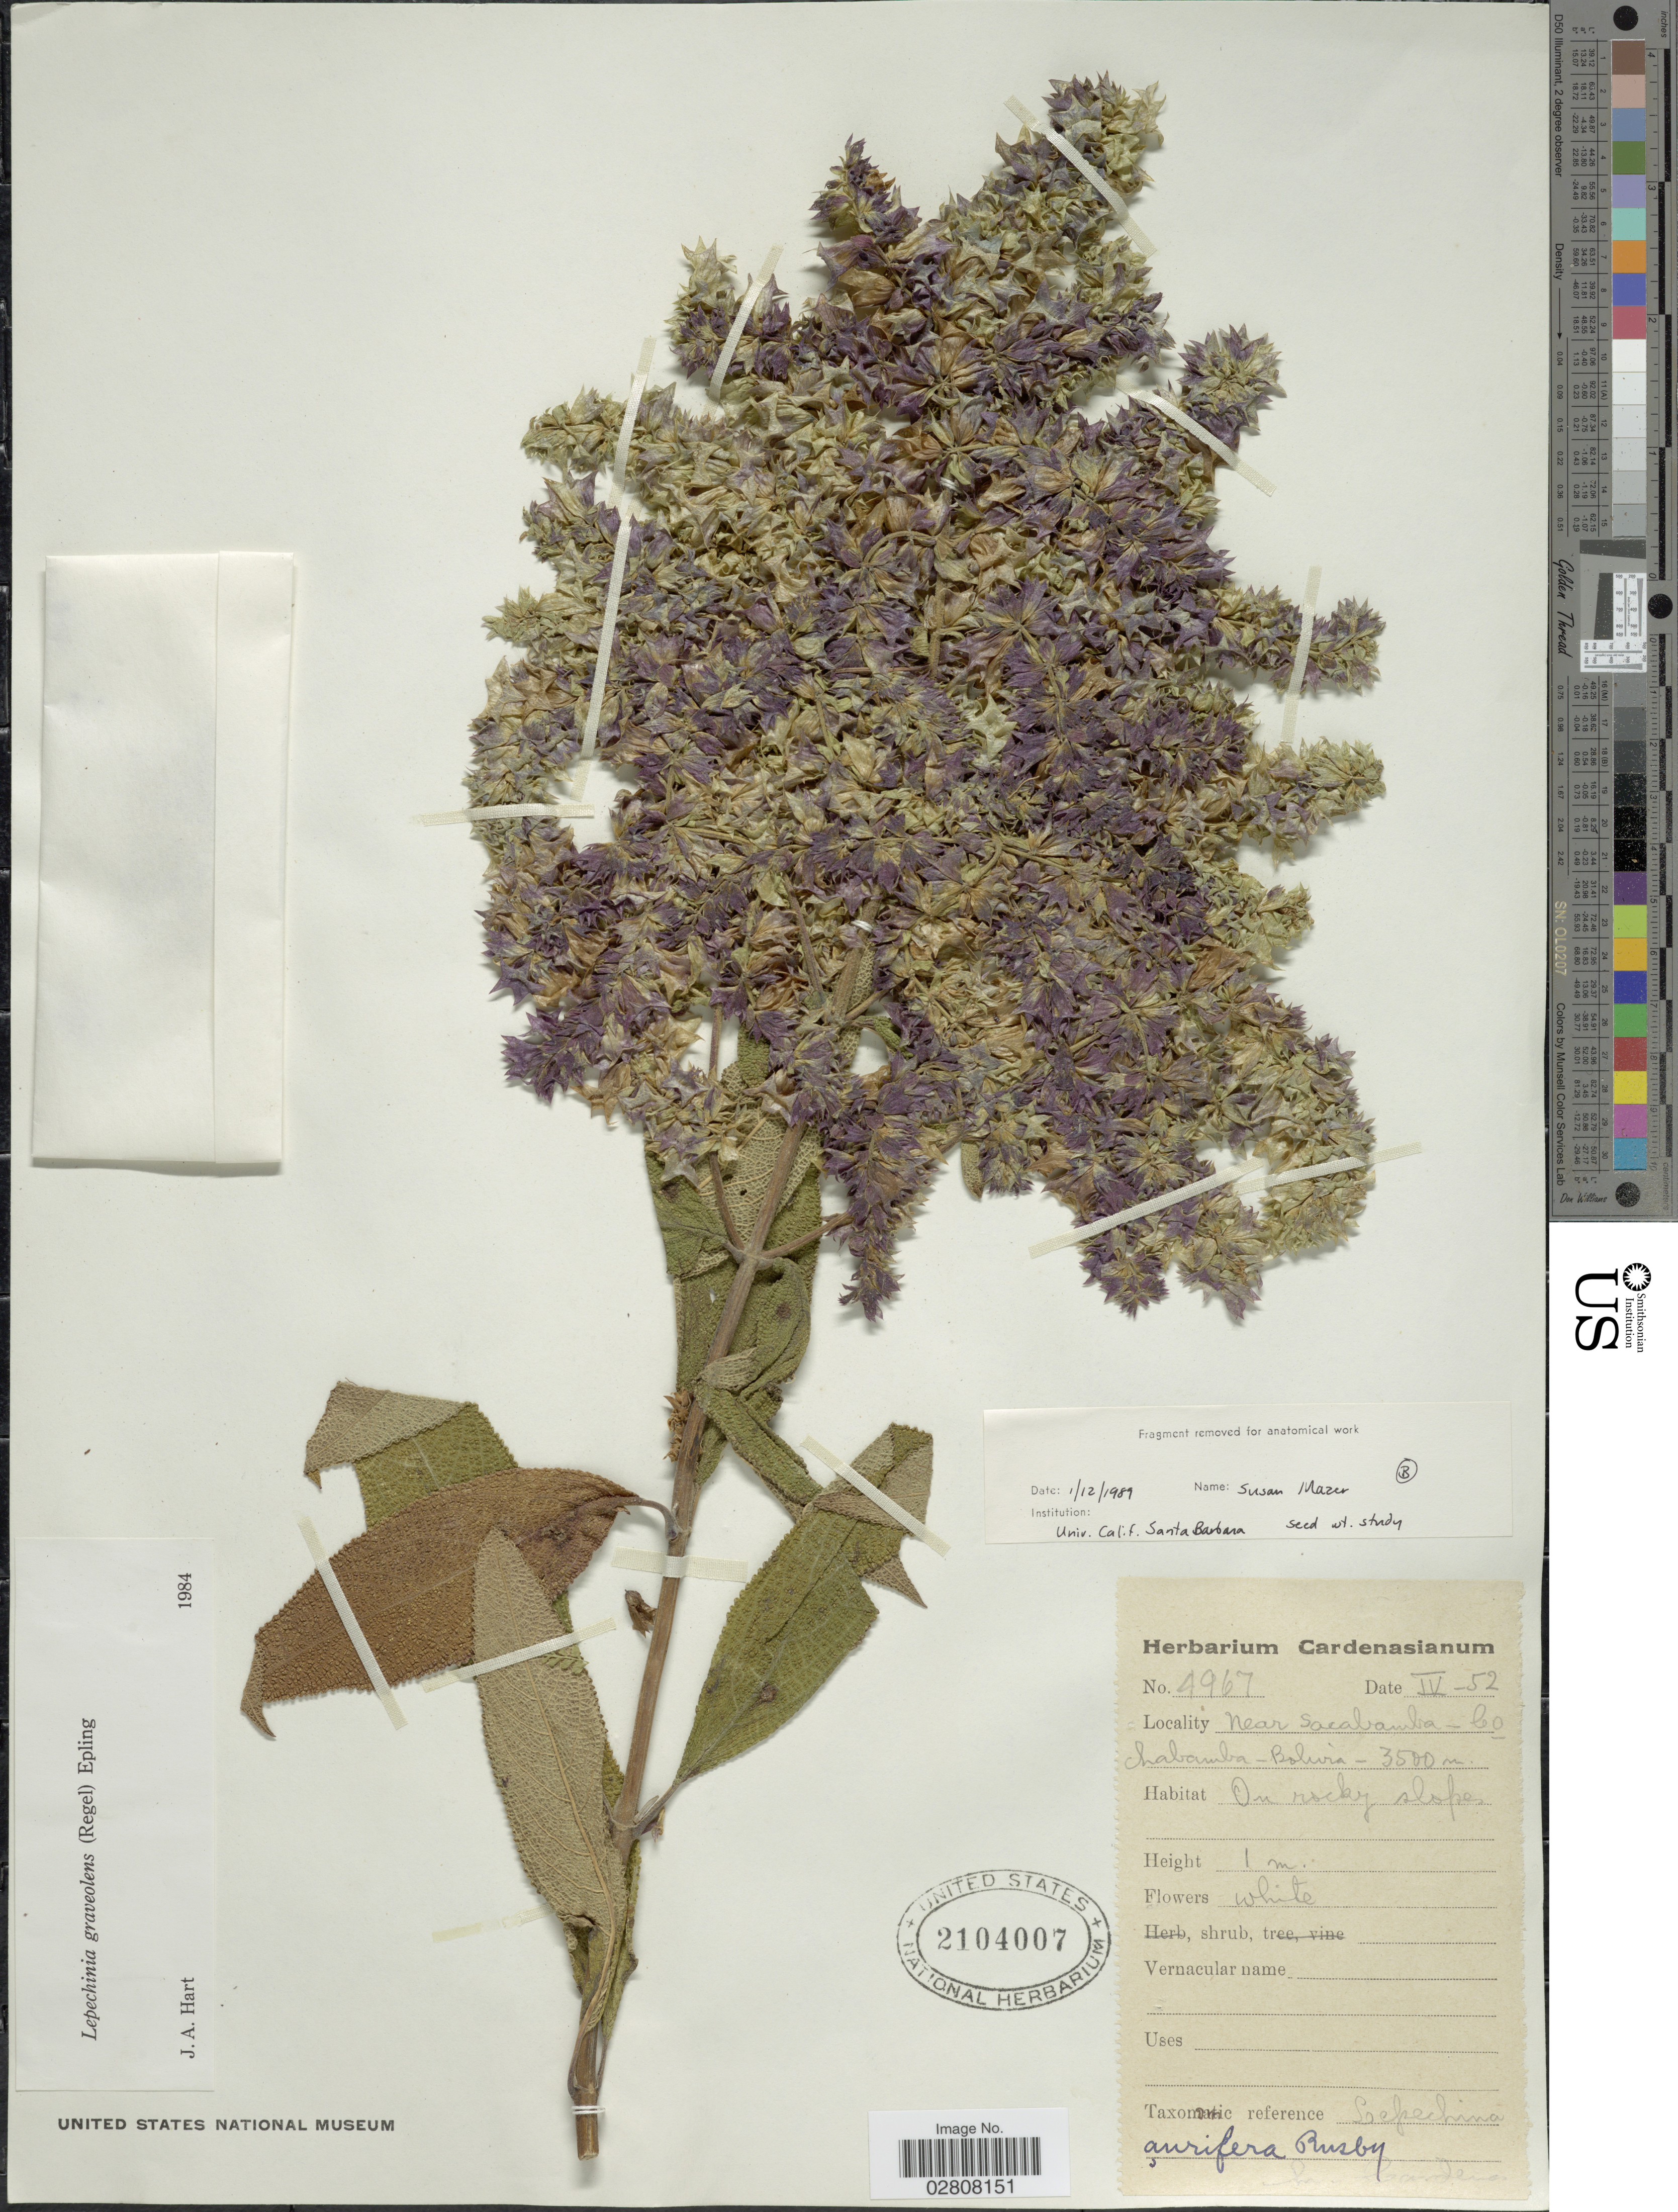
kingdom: Plantae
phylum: Tracheophyta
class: Magnoliopsida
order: Lamiales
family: Lamiaceae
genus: Lepechinia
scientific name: Lepechinia graveolens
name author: (Regel) Epling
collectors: ex herb. Cardenasianum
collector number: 4967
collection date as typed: Transcribed d/m/y: /4/52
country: Bolivia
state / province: Cochabamba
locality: Near Sacabamba - Cochabamba.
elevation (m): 3500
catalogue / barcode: US 2104007